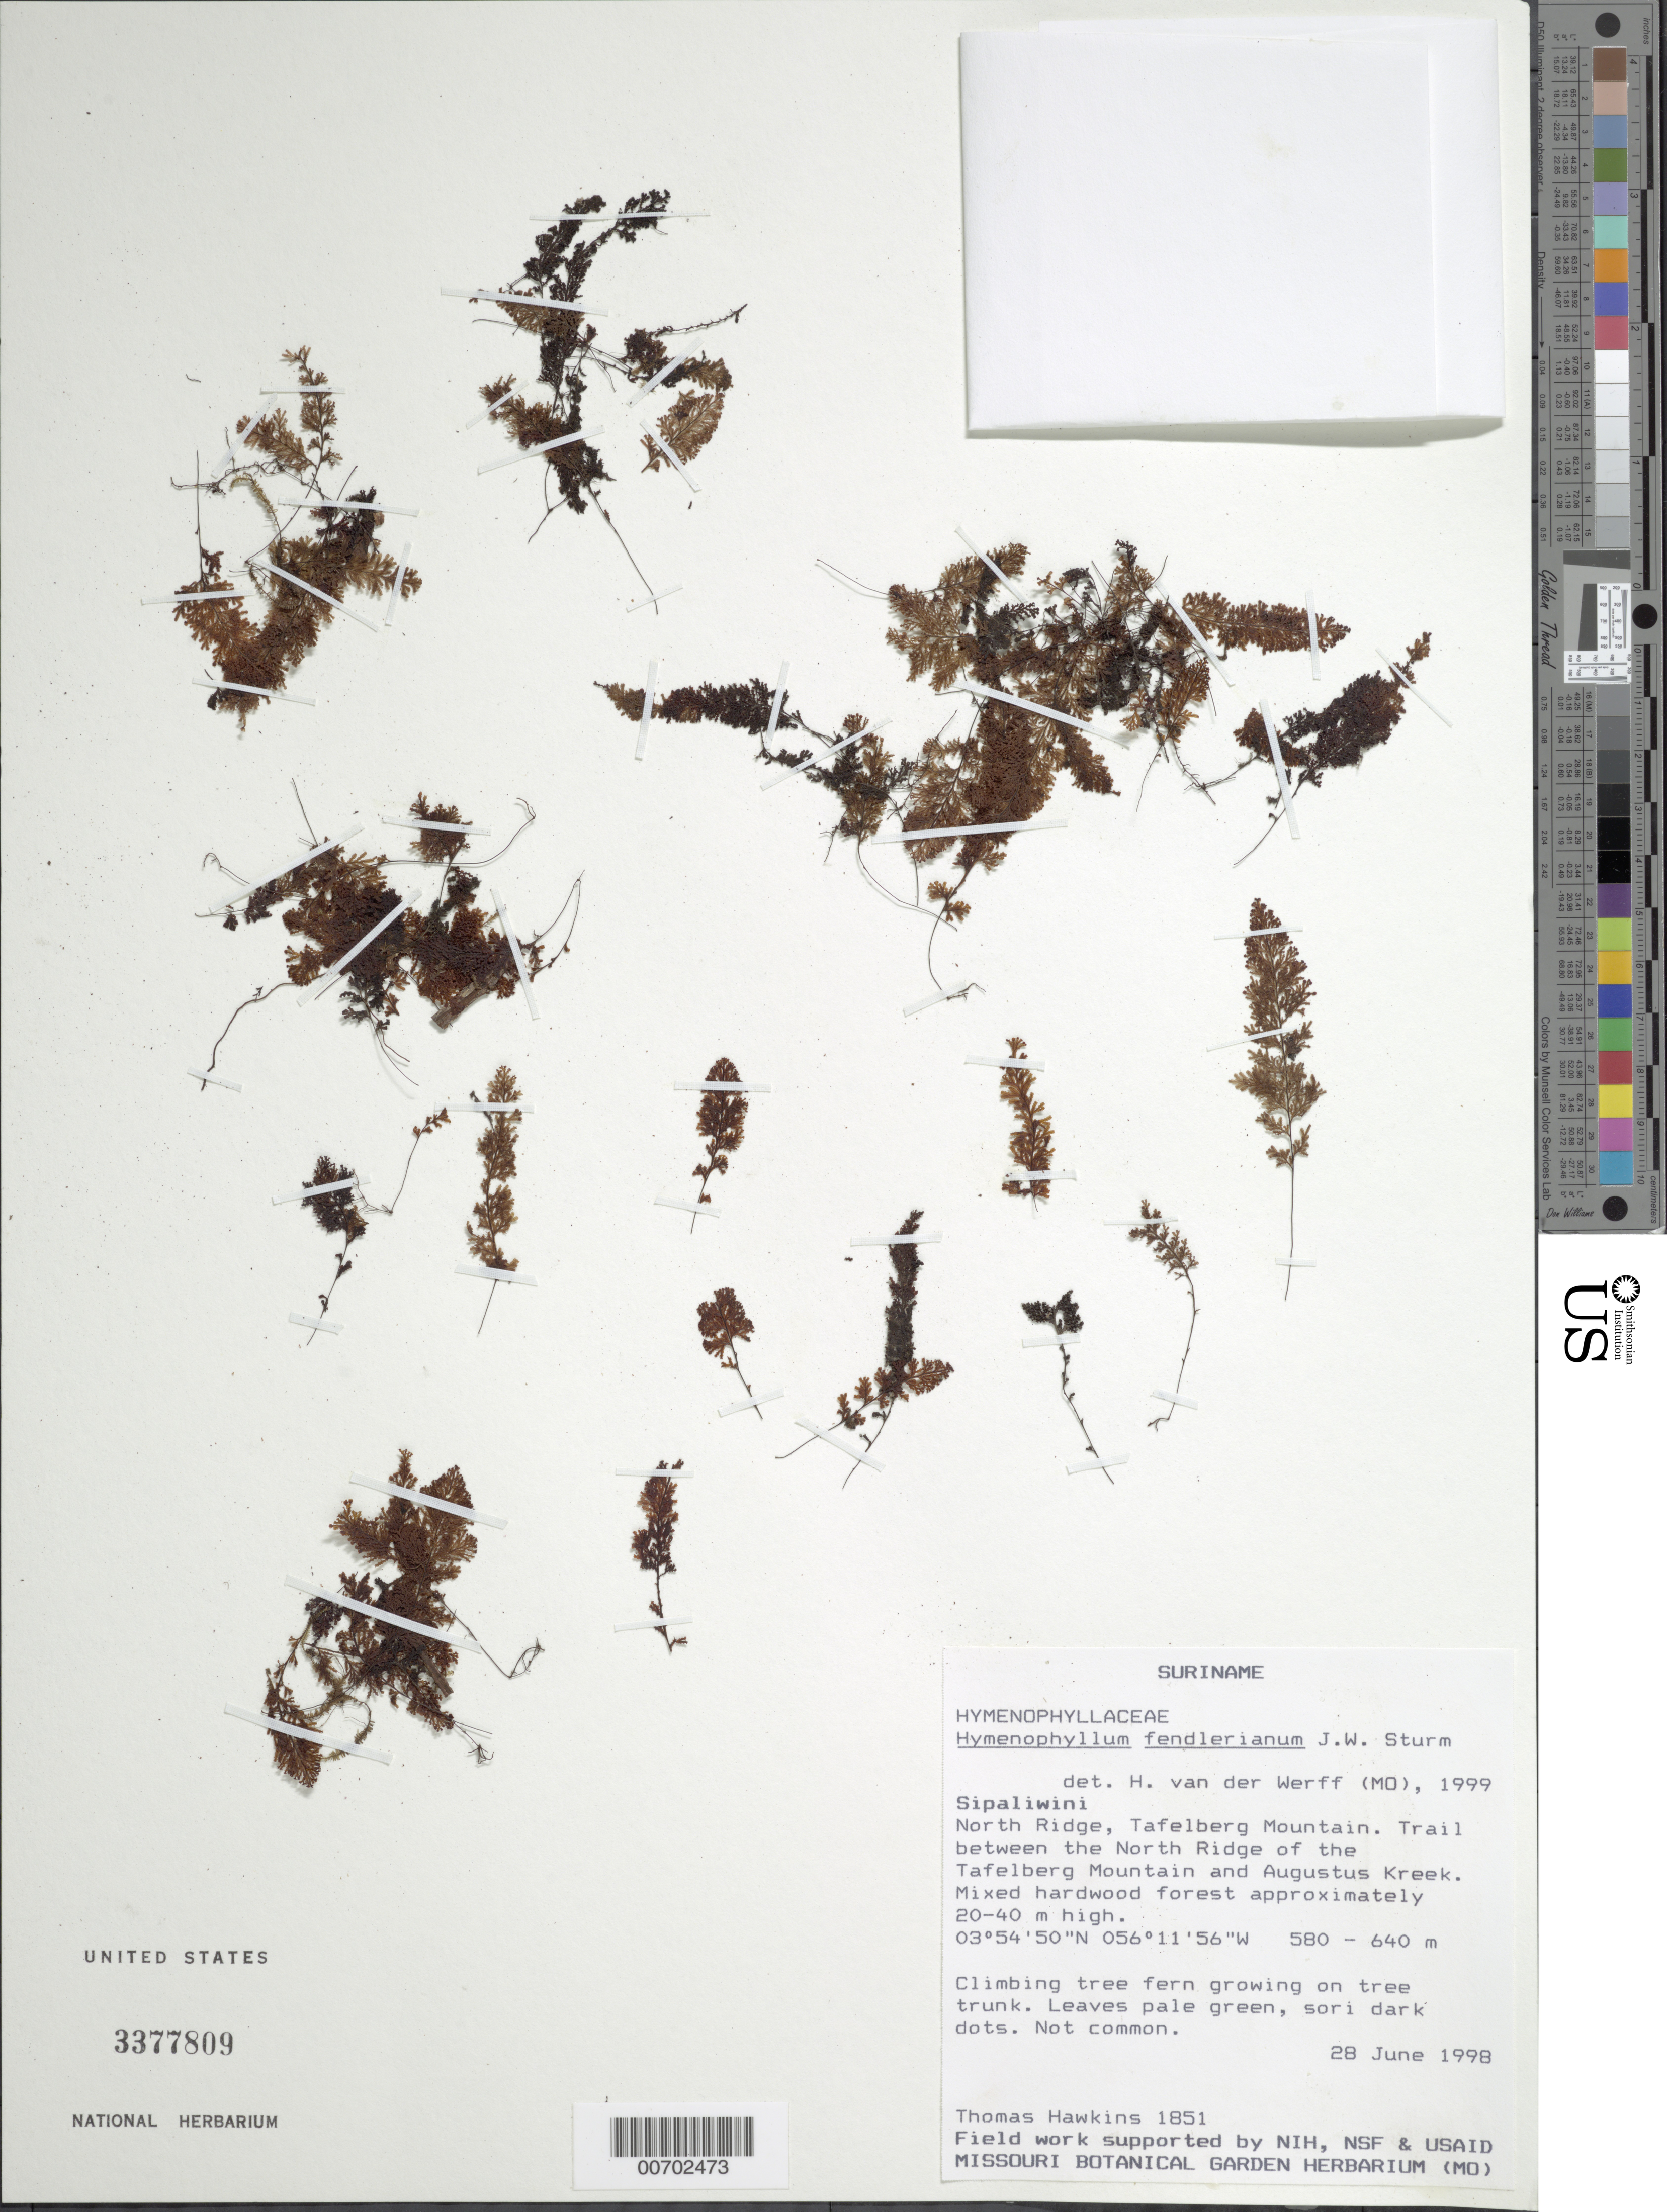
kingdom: Plantae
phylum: Tracheophyta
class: Polypodiopsida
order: Hymenophyllales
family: Hymenophyllaceae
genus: Hymenophyllum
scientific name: Hymenophyllum fendlerianum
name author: J.W. Sturm in Mart.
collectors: T. Hawkins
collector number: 1851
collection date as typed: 28-Jun-98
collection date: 1998-06-28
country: Suriname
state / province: Sipaliwini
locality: Tafelberg (Table Mountain), North Ridge, toward Augustus Kreek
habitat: Mixed hardwood forest, 20-40 m high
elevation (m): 580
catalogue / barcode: US 3377809